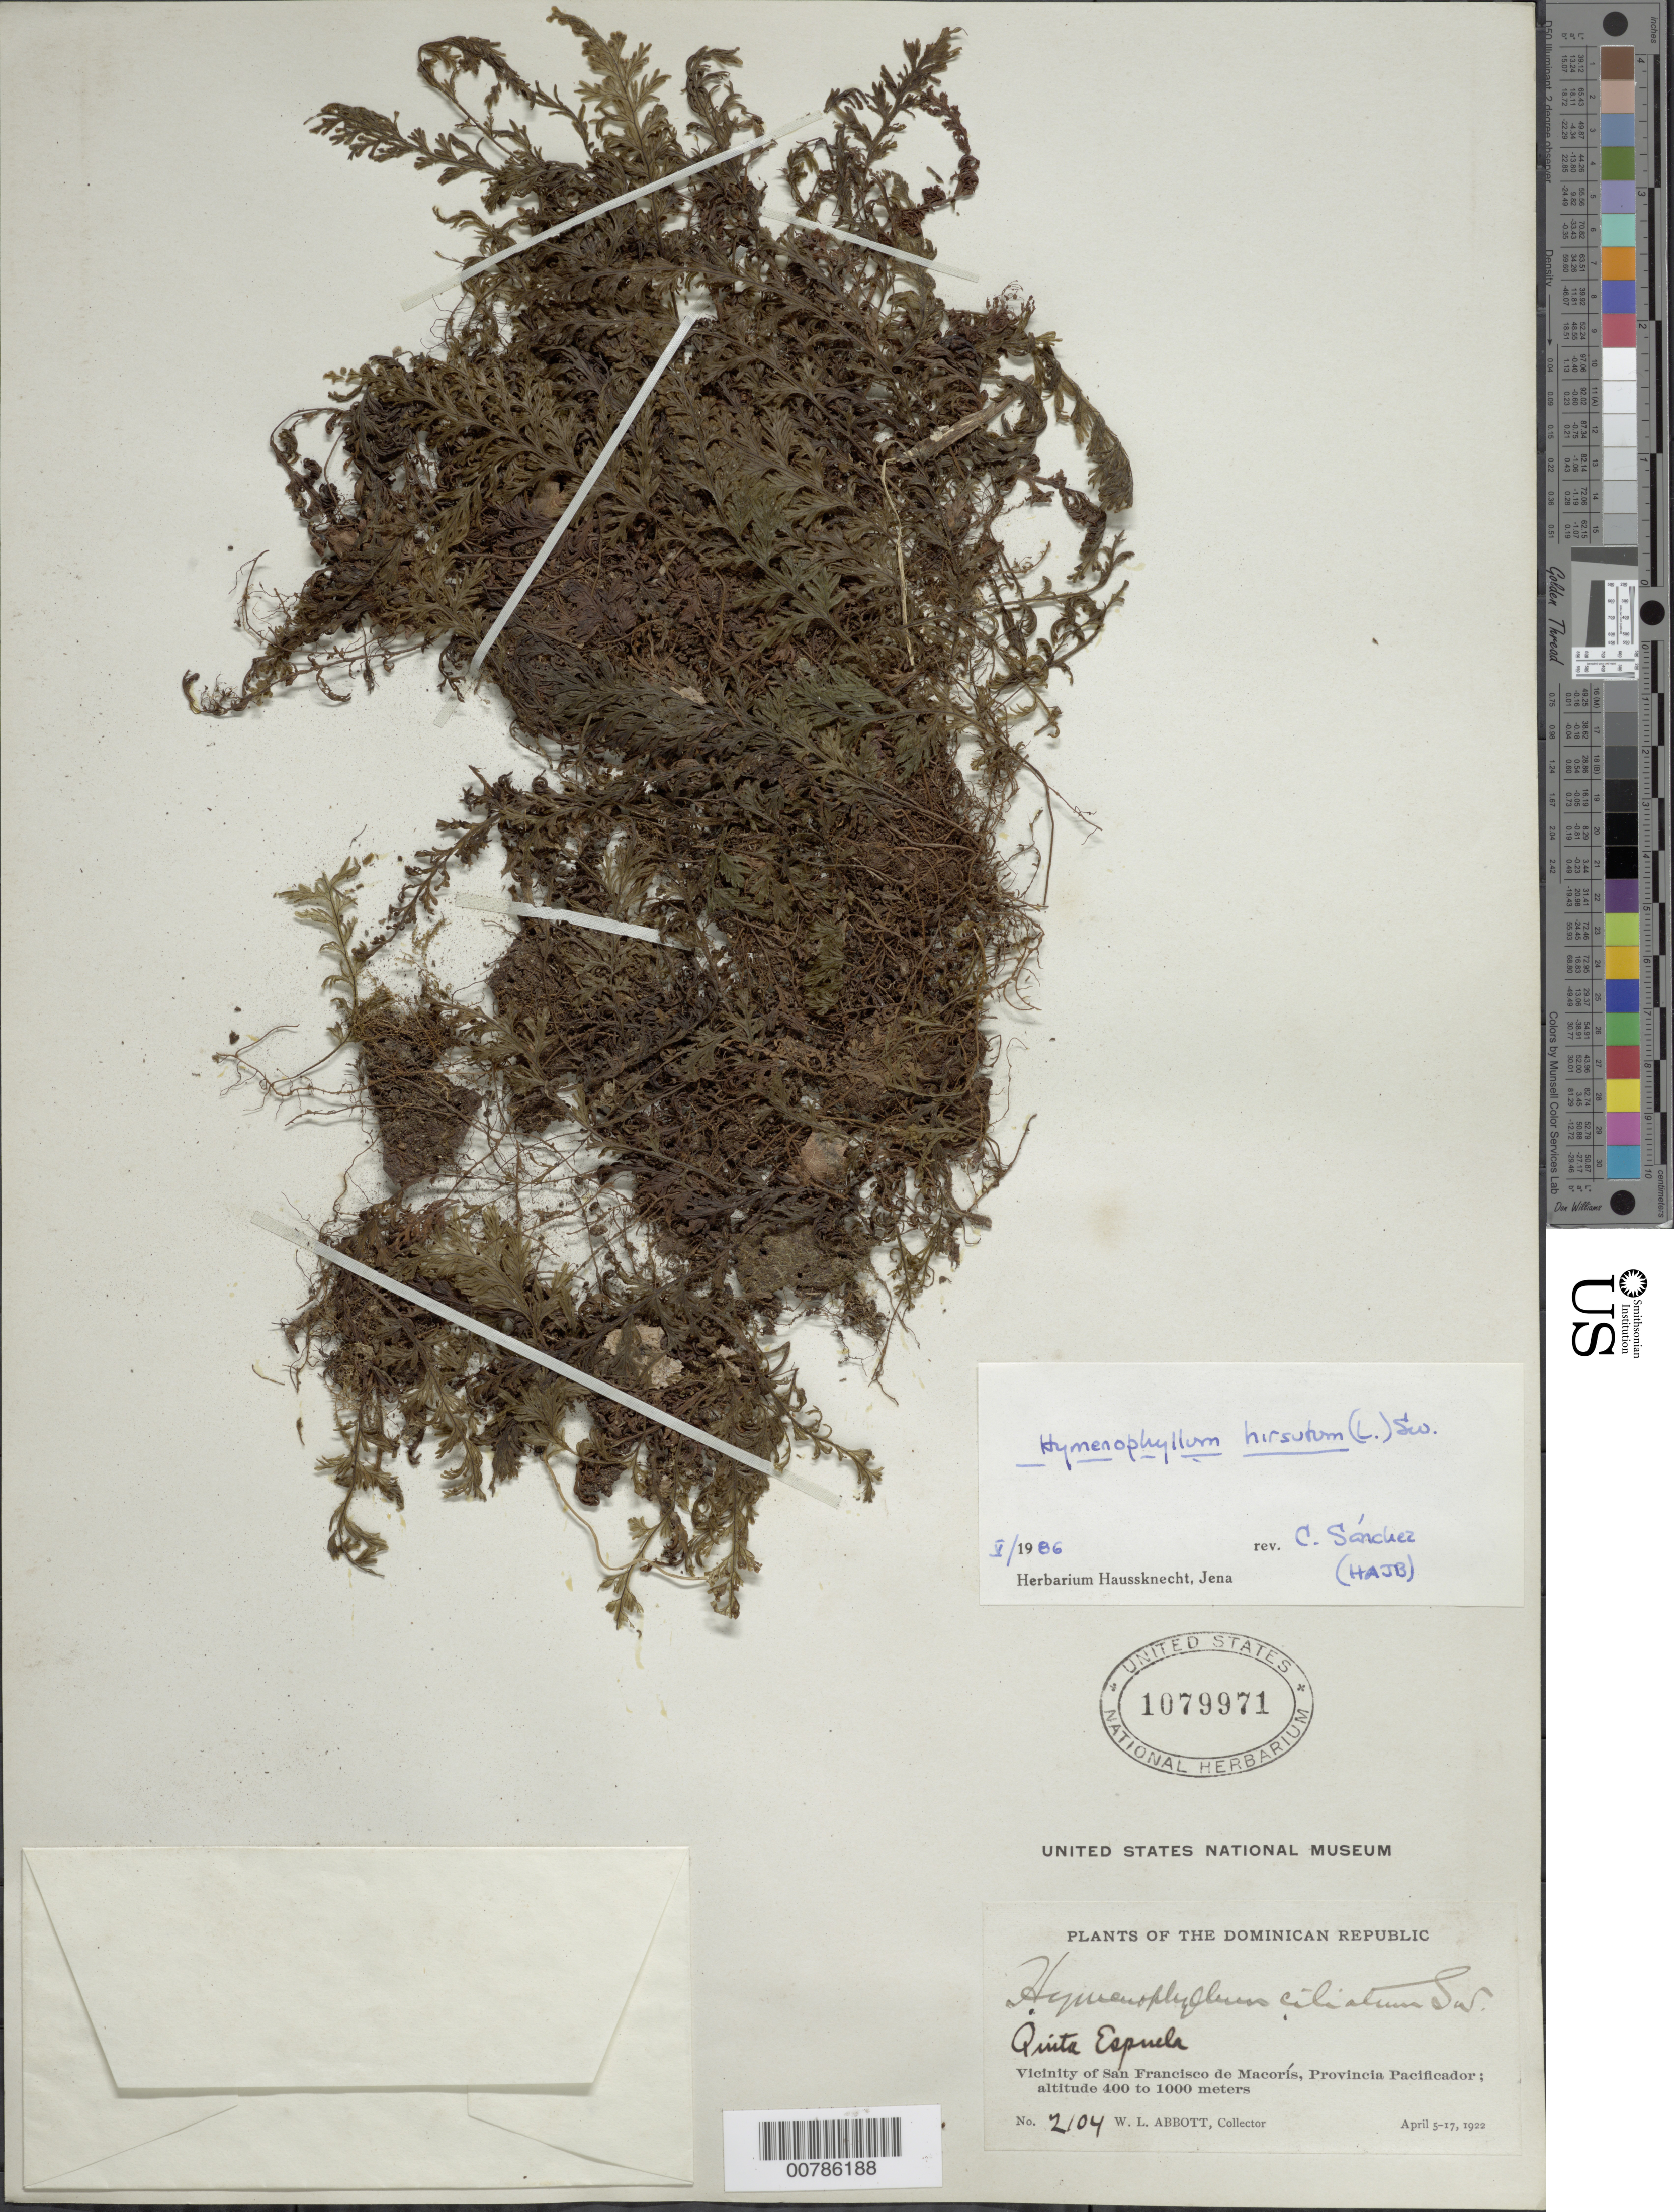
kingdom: Plantae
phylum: Tracheophyta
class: Polypodiopsida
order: Hymenophyllales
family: Hymenophyllaceae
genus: Hymenophyllum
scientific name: Hymenophyllum hirsutum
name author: (L.) Sw.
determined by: Sánchez, C. A.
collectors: W. L. Abbott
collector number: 2104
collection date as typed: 05 Apr 1922 to 17 Apr 1922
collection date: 1922-04-05/1922-04-17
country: Dominican Republic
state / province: Duarte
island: Hispaniola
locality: San Francisco de Macorís, vicinity; Quita Espuela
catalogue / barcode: US 1079971